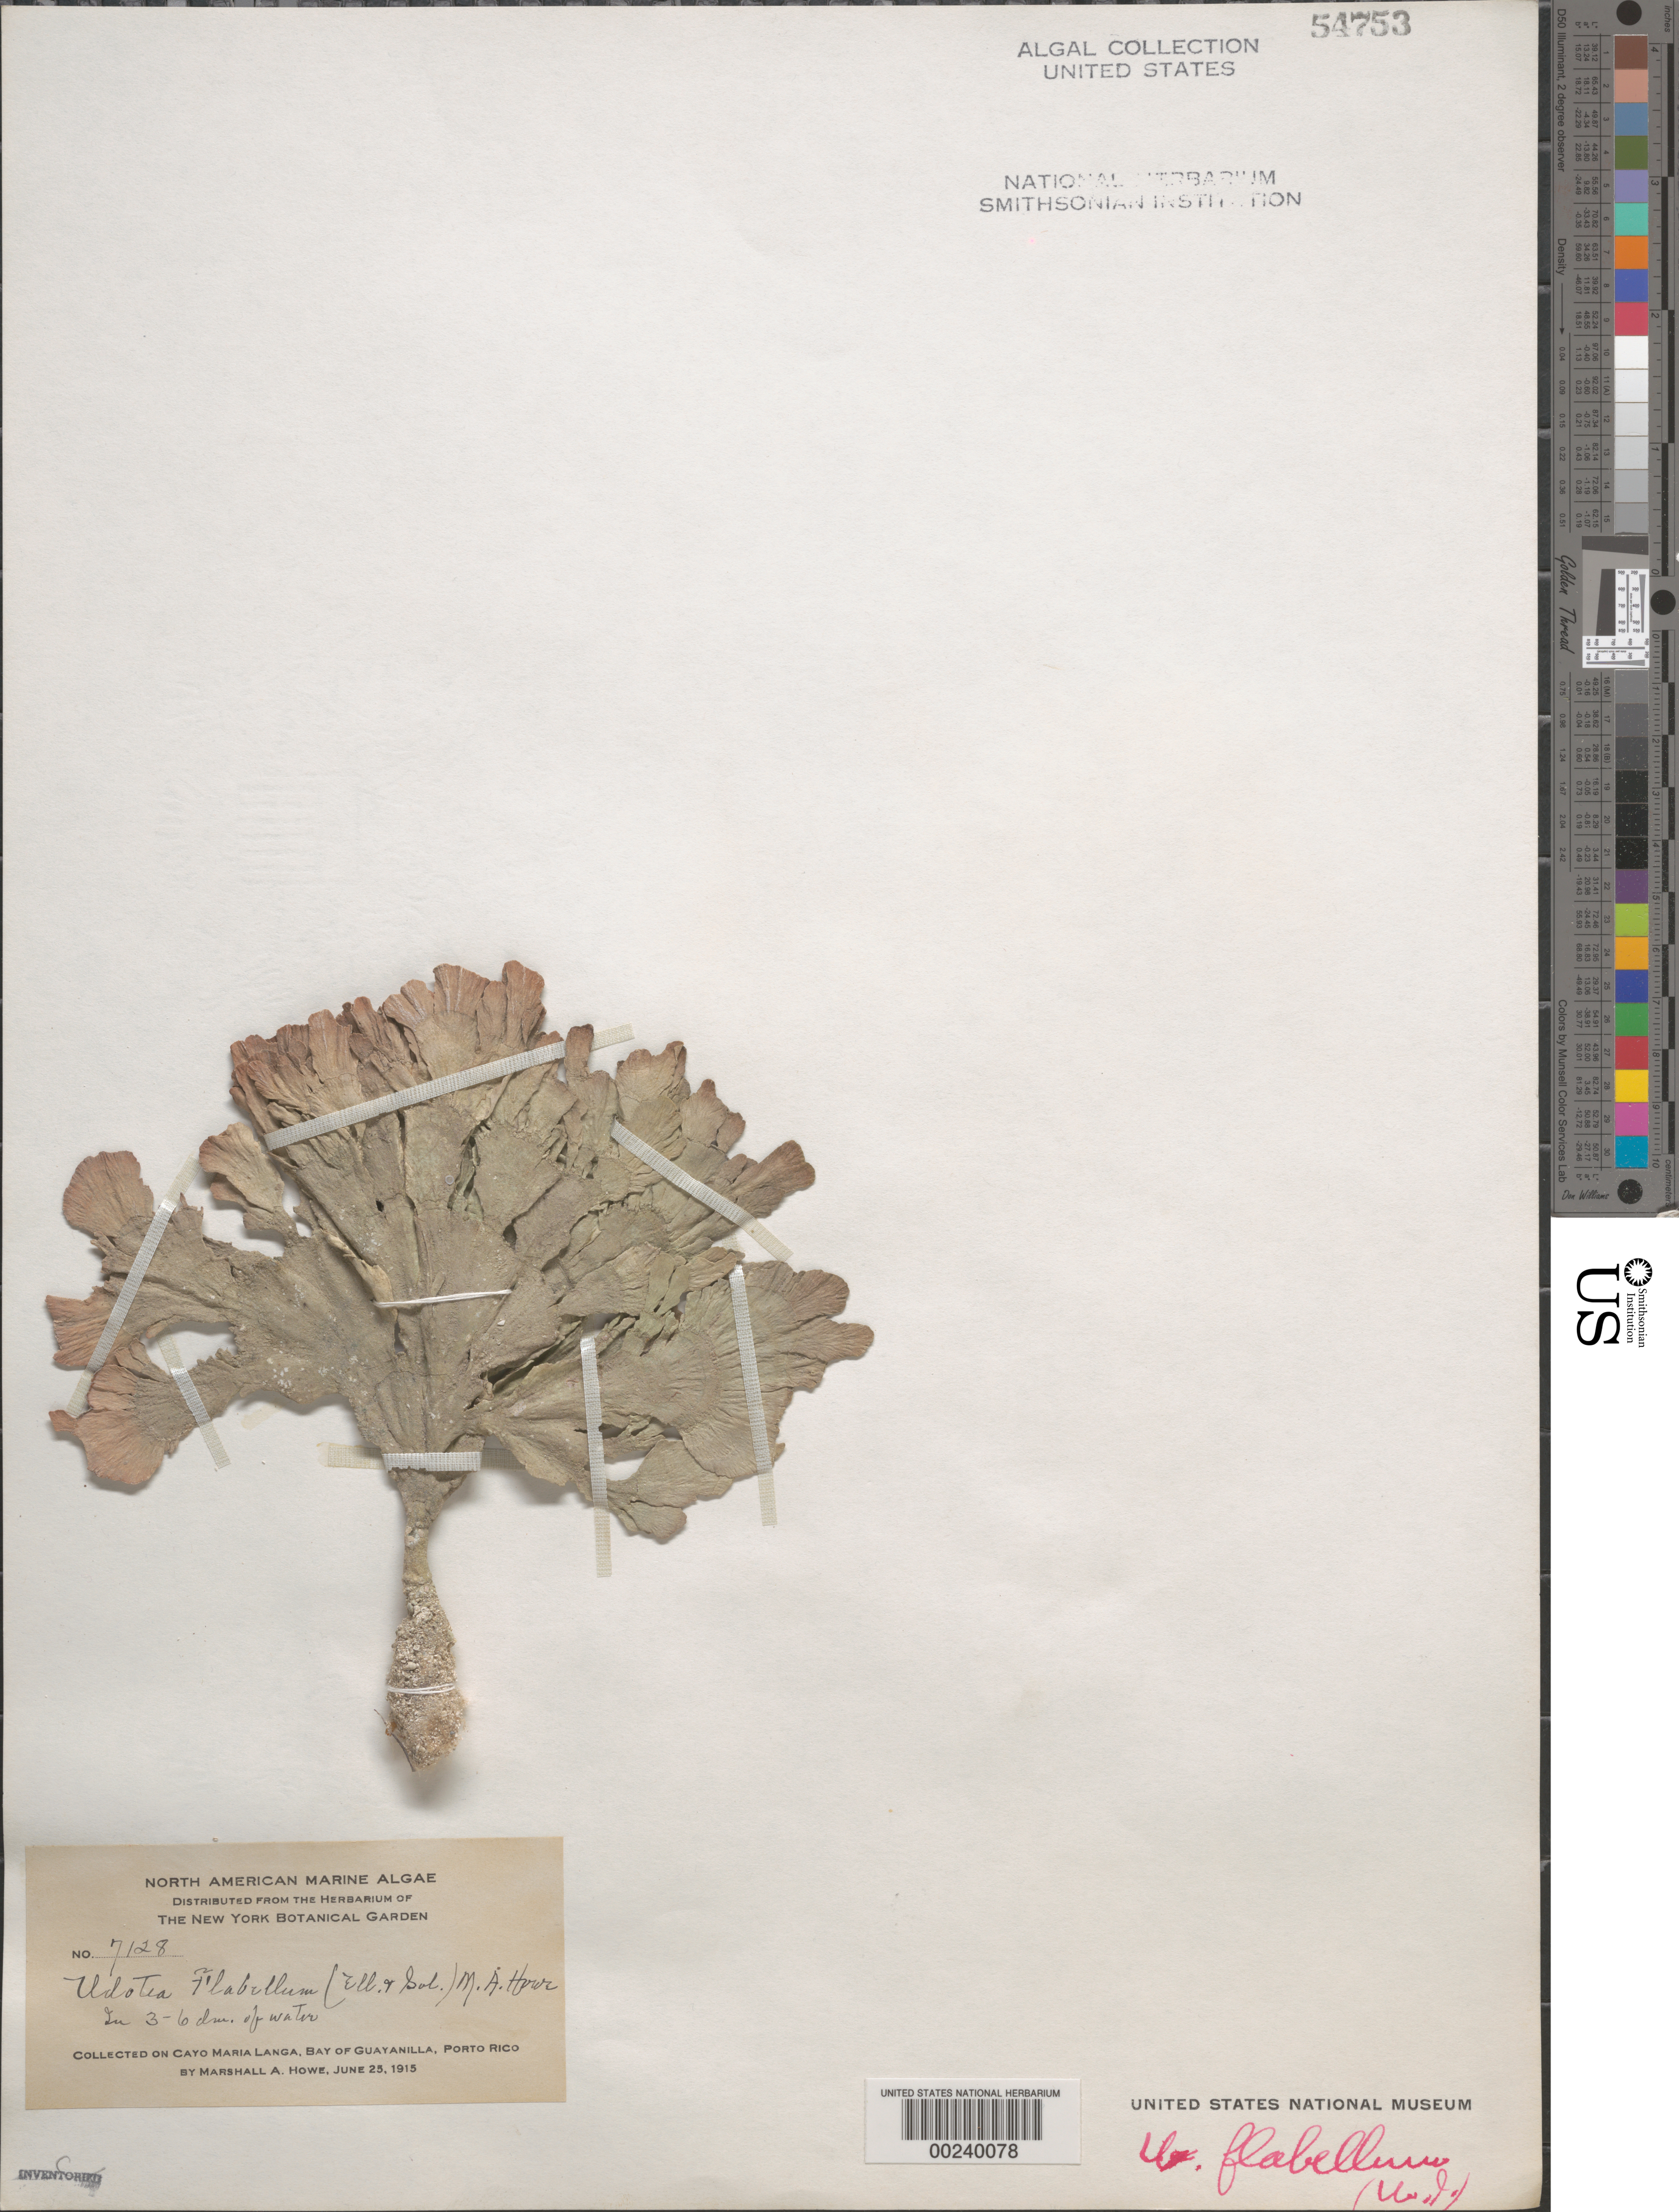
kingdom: Plantae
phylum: Chlorophyta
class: Ulvophyceae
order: Bryopsidales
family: Udoteaceae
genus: Udotea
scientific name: Udotea flabellum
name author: (J. Ellis & Sol.) M. Howe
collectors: M. A. Howe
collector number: MAH 7128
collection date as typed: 25 Jun 1915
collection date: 1915-06-25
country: Puerto Rico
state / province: Guayanilla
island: Cayo Maria Langa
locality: Guayanilla Bay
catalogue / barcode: US 54753